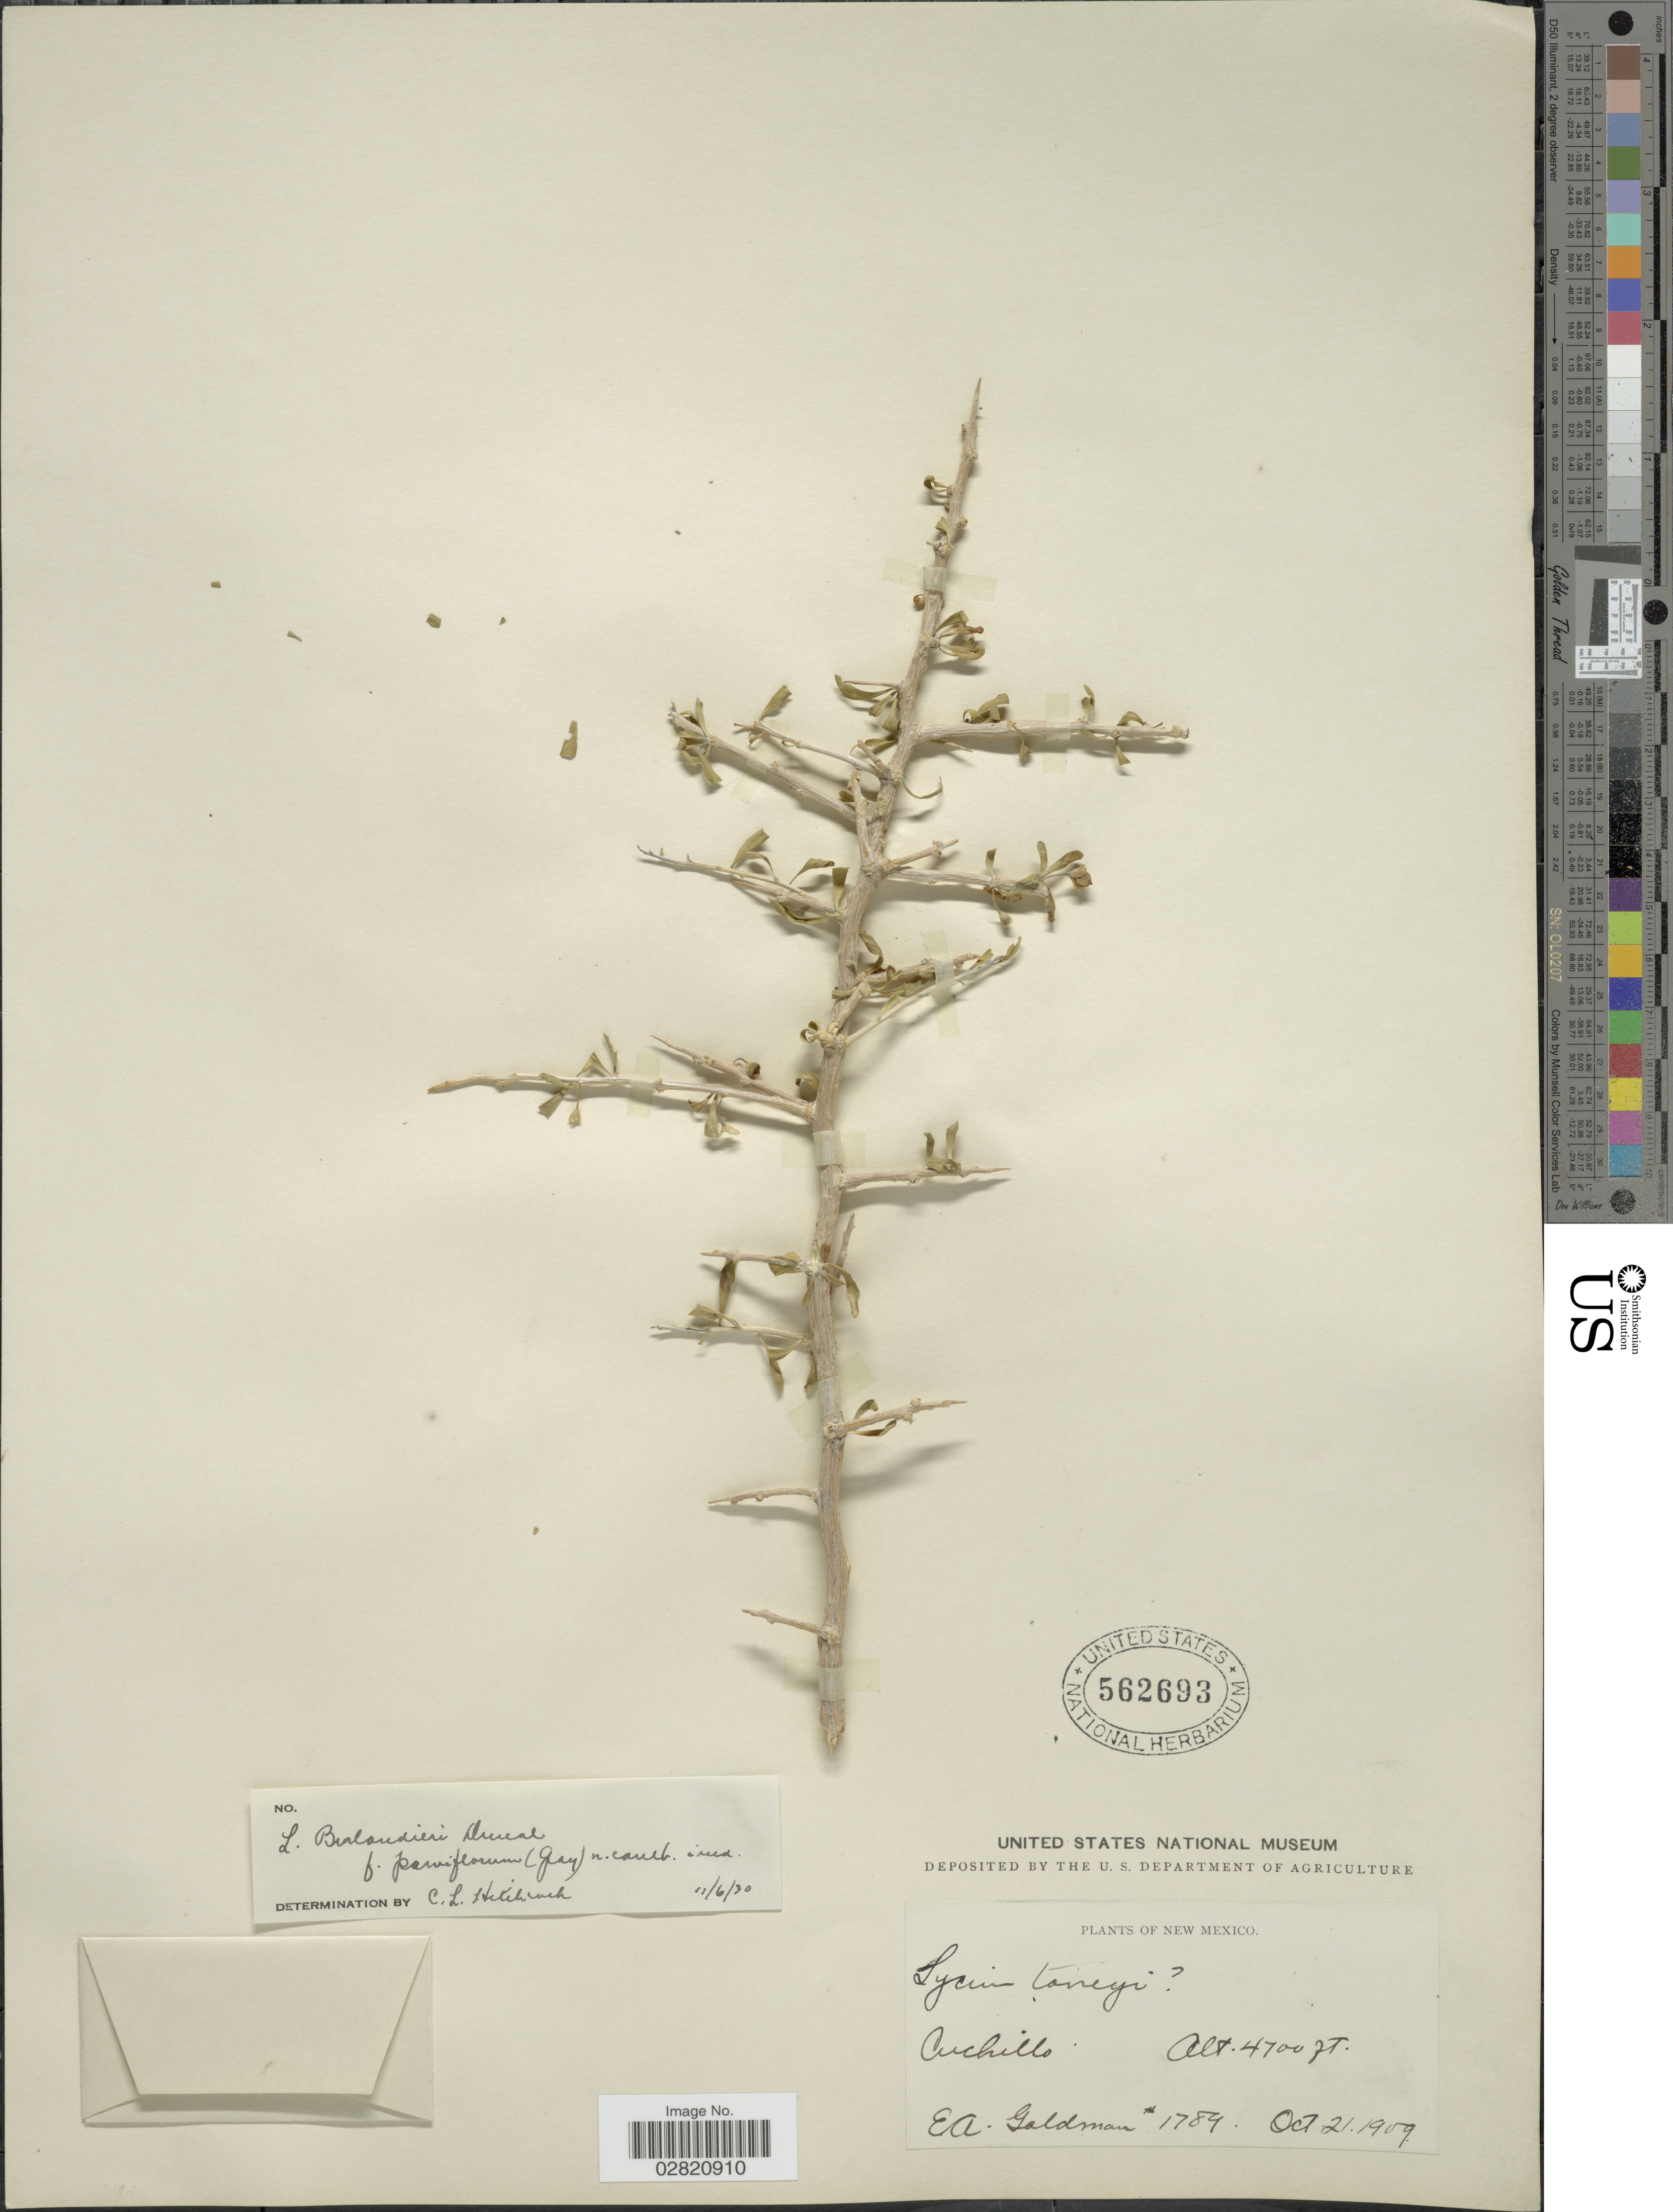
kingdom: Plantae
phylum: Tracheophyta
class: Magnoliopsida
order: Solanales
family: Solanaceae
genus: Lycium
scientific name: Lycium berlandieri f. parviflorum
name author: (A. Gray) C.L. Hitchc.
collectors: E. A. Goldman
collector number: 1784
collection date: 1909-10-21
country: United States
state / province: New Mexico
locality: Cuchillo.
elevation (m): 1433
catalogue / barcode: US 562693